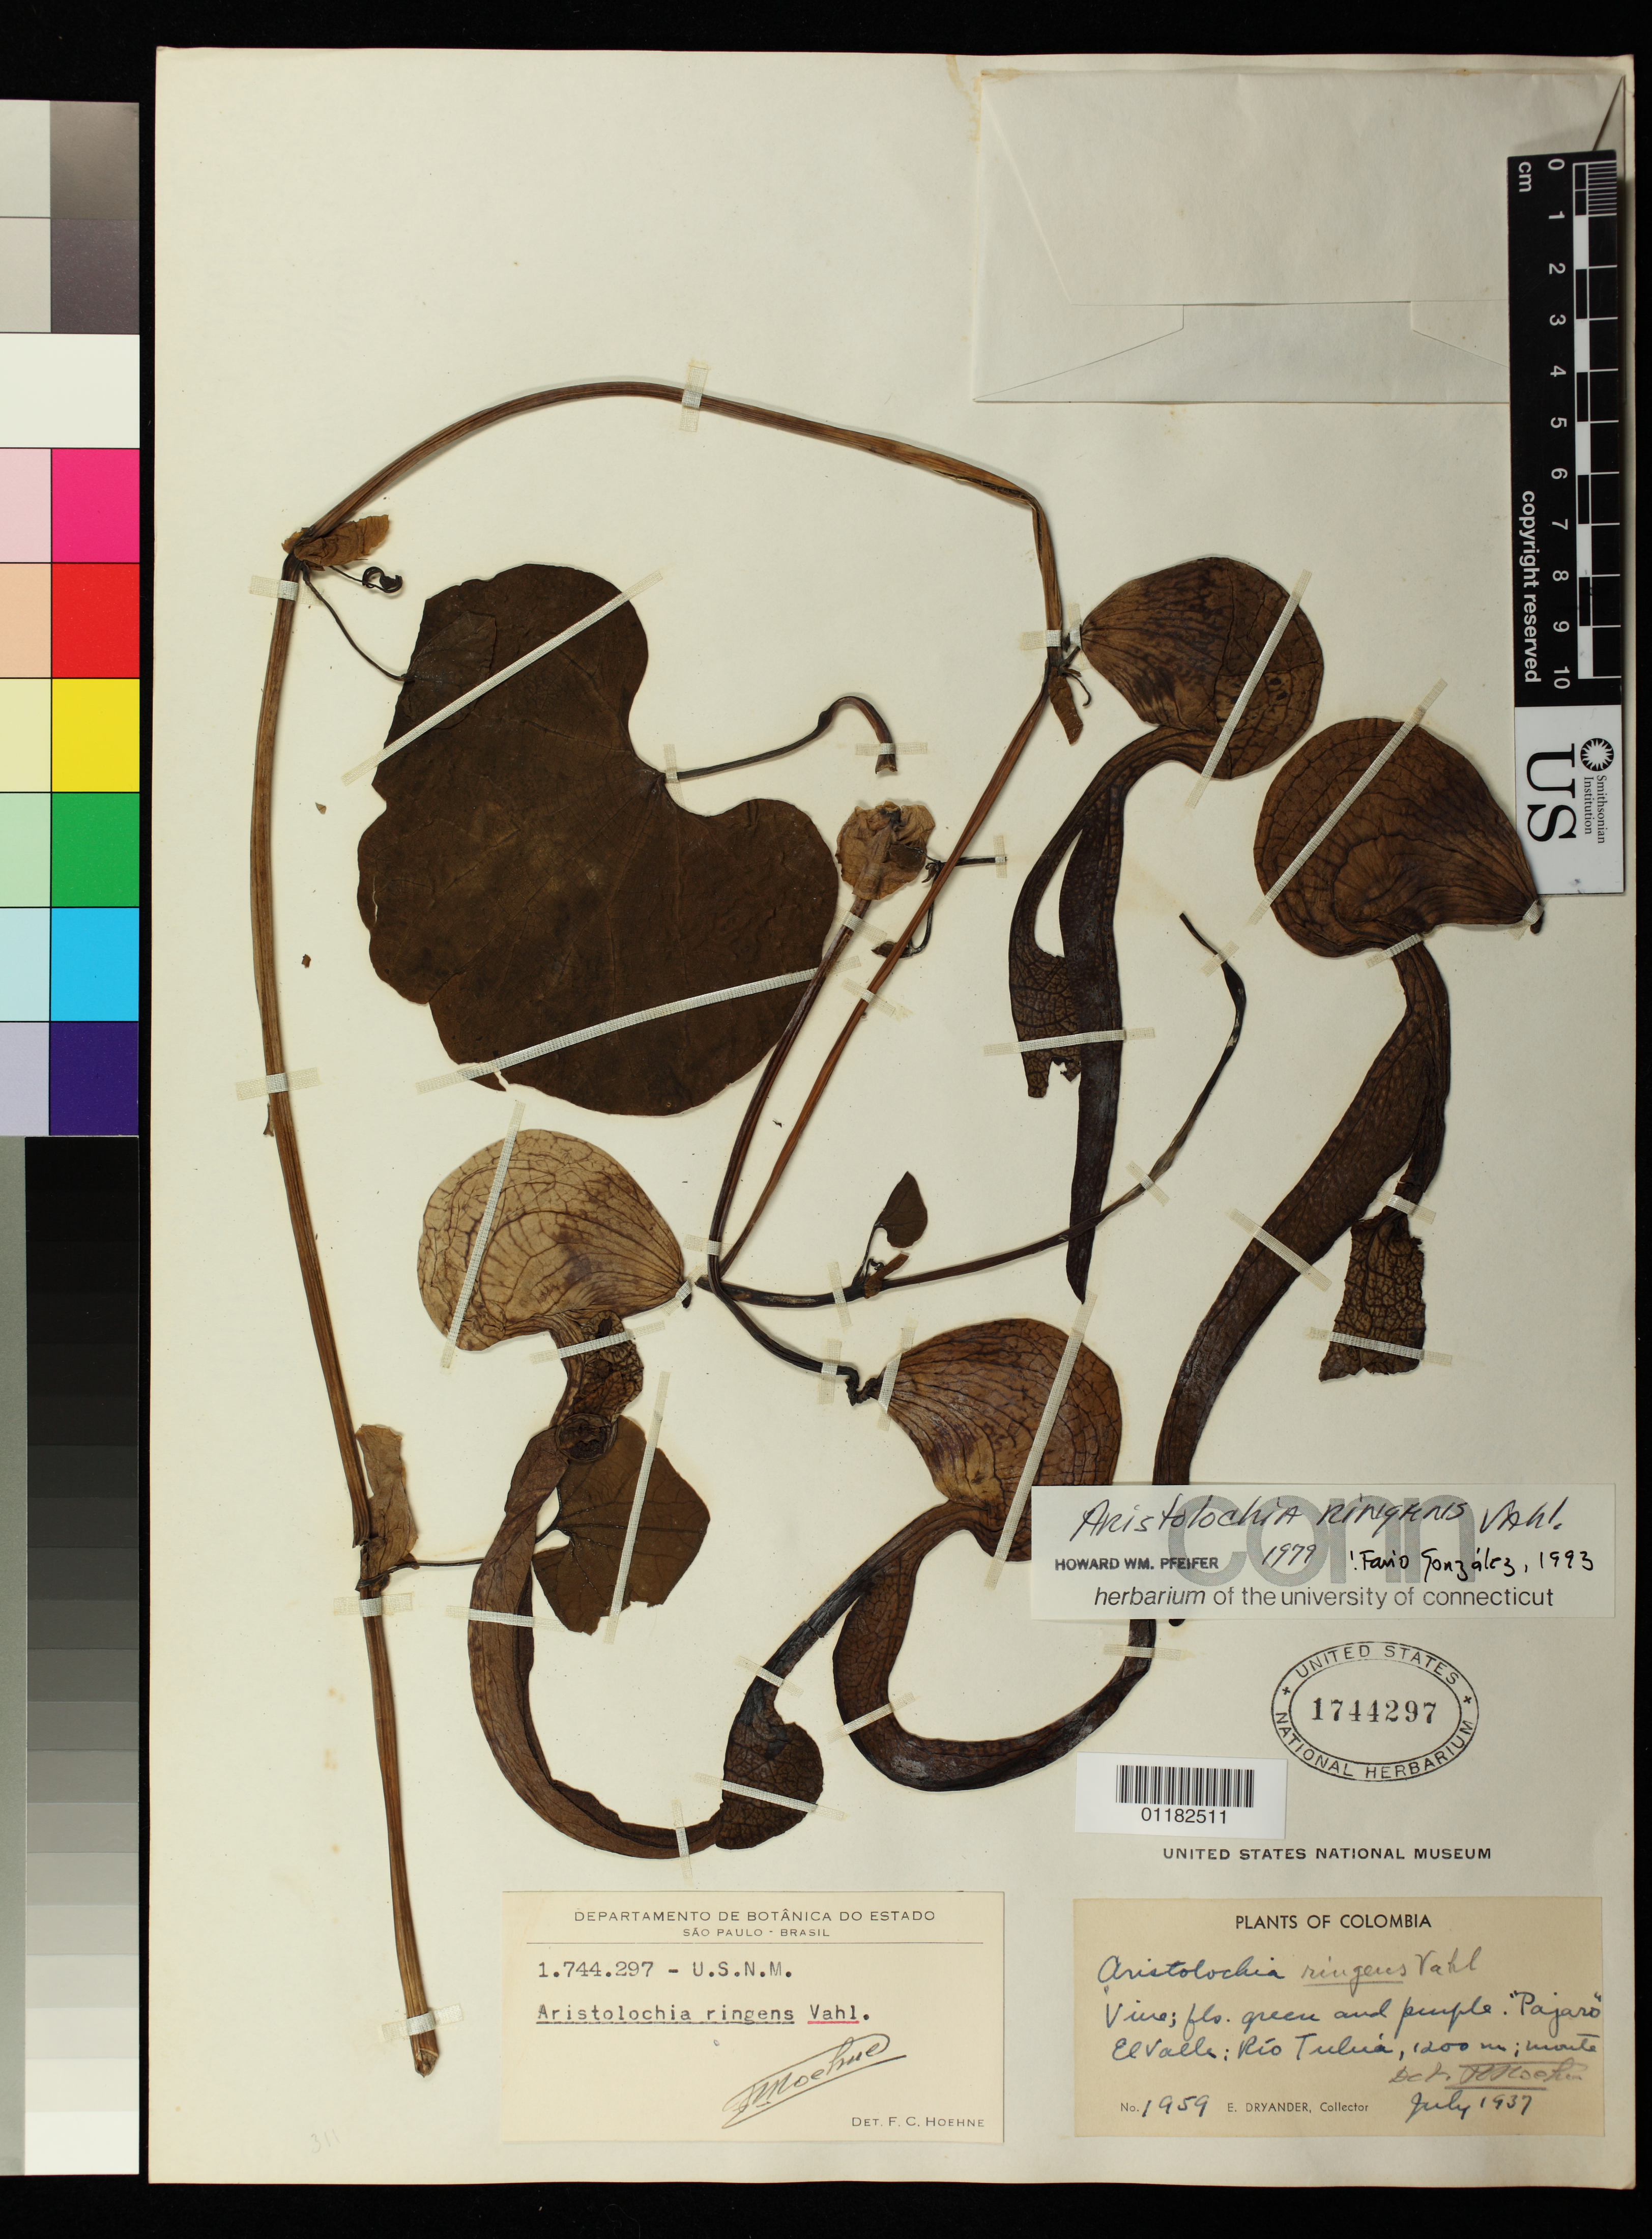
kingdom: Plantae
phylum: Tracheophyta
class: Magnoliopsida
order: Piperales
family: Aristolochiaceae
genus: Aristolochia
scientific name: Aristolochia ringens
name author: Vahl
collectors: E. I. Dryander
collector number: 1959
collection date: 1937-07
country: Colombia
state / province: Valle del Cauca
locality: Rio Tuluá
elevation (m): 1200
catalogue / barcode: US 1744297